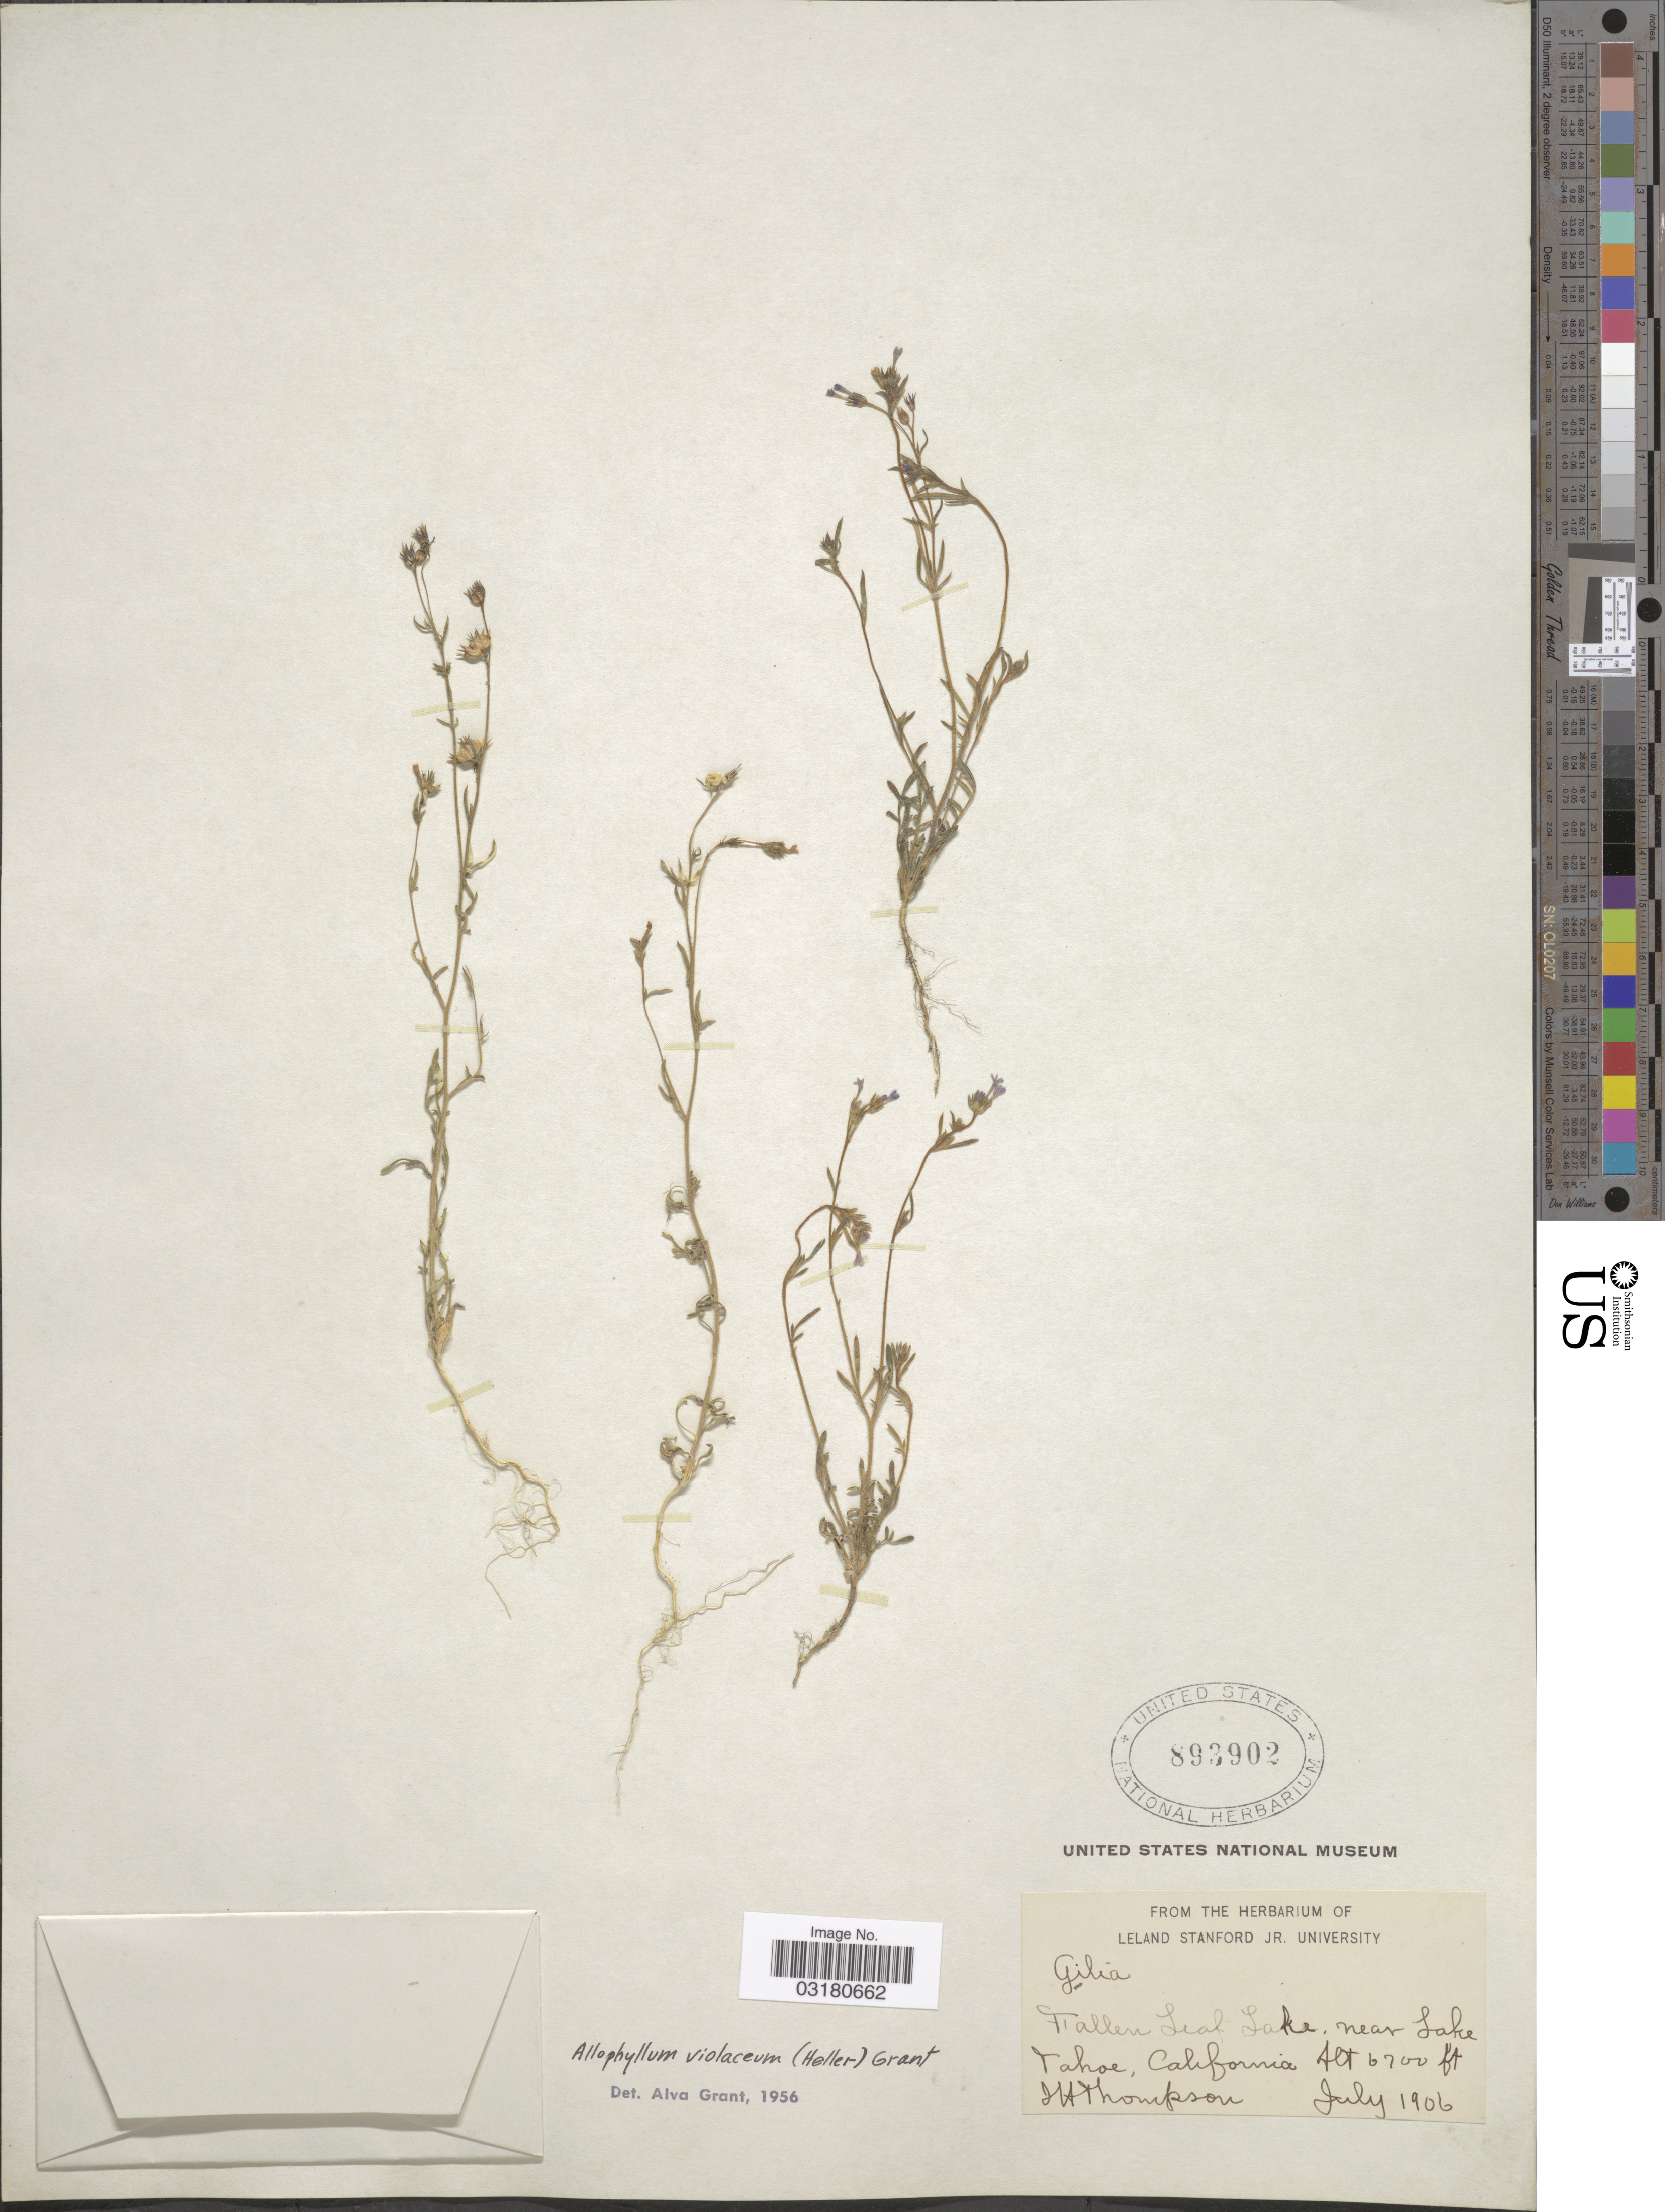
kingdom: Plantae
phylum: Tracheophyta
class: Magnoliopsida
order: Ericales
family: Polemoniaceae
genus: Allophyllum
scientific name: Allophyllum violaceum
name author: (A. Heller) A.D. Grant & V.E. Grant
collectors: J. Thompson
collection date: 1906-07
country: United States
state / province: California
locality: Fallen Leaf Lake, near Lake Tahoe.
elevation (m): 2042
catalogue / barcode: US 893902